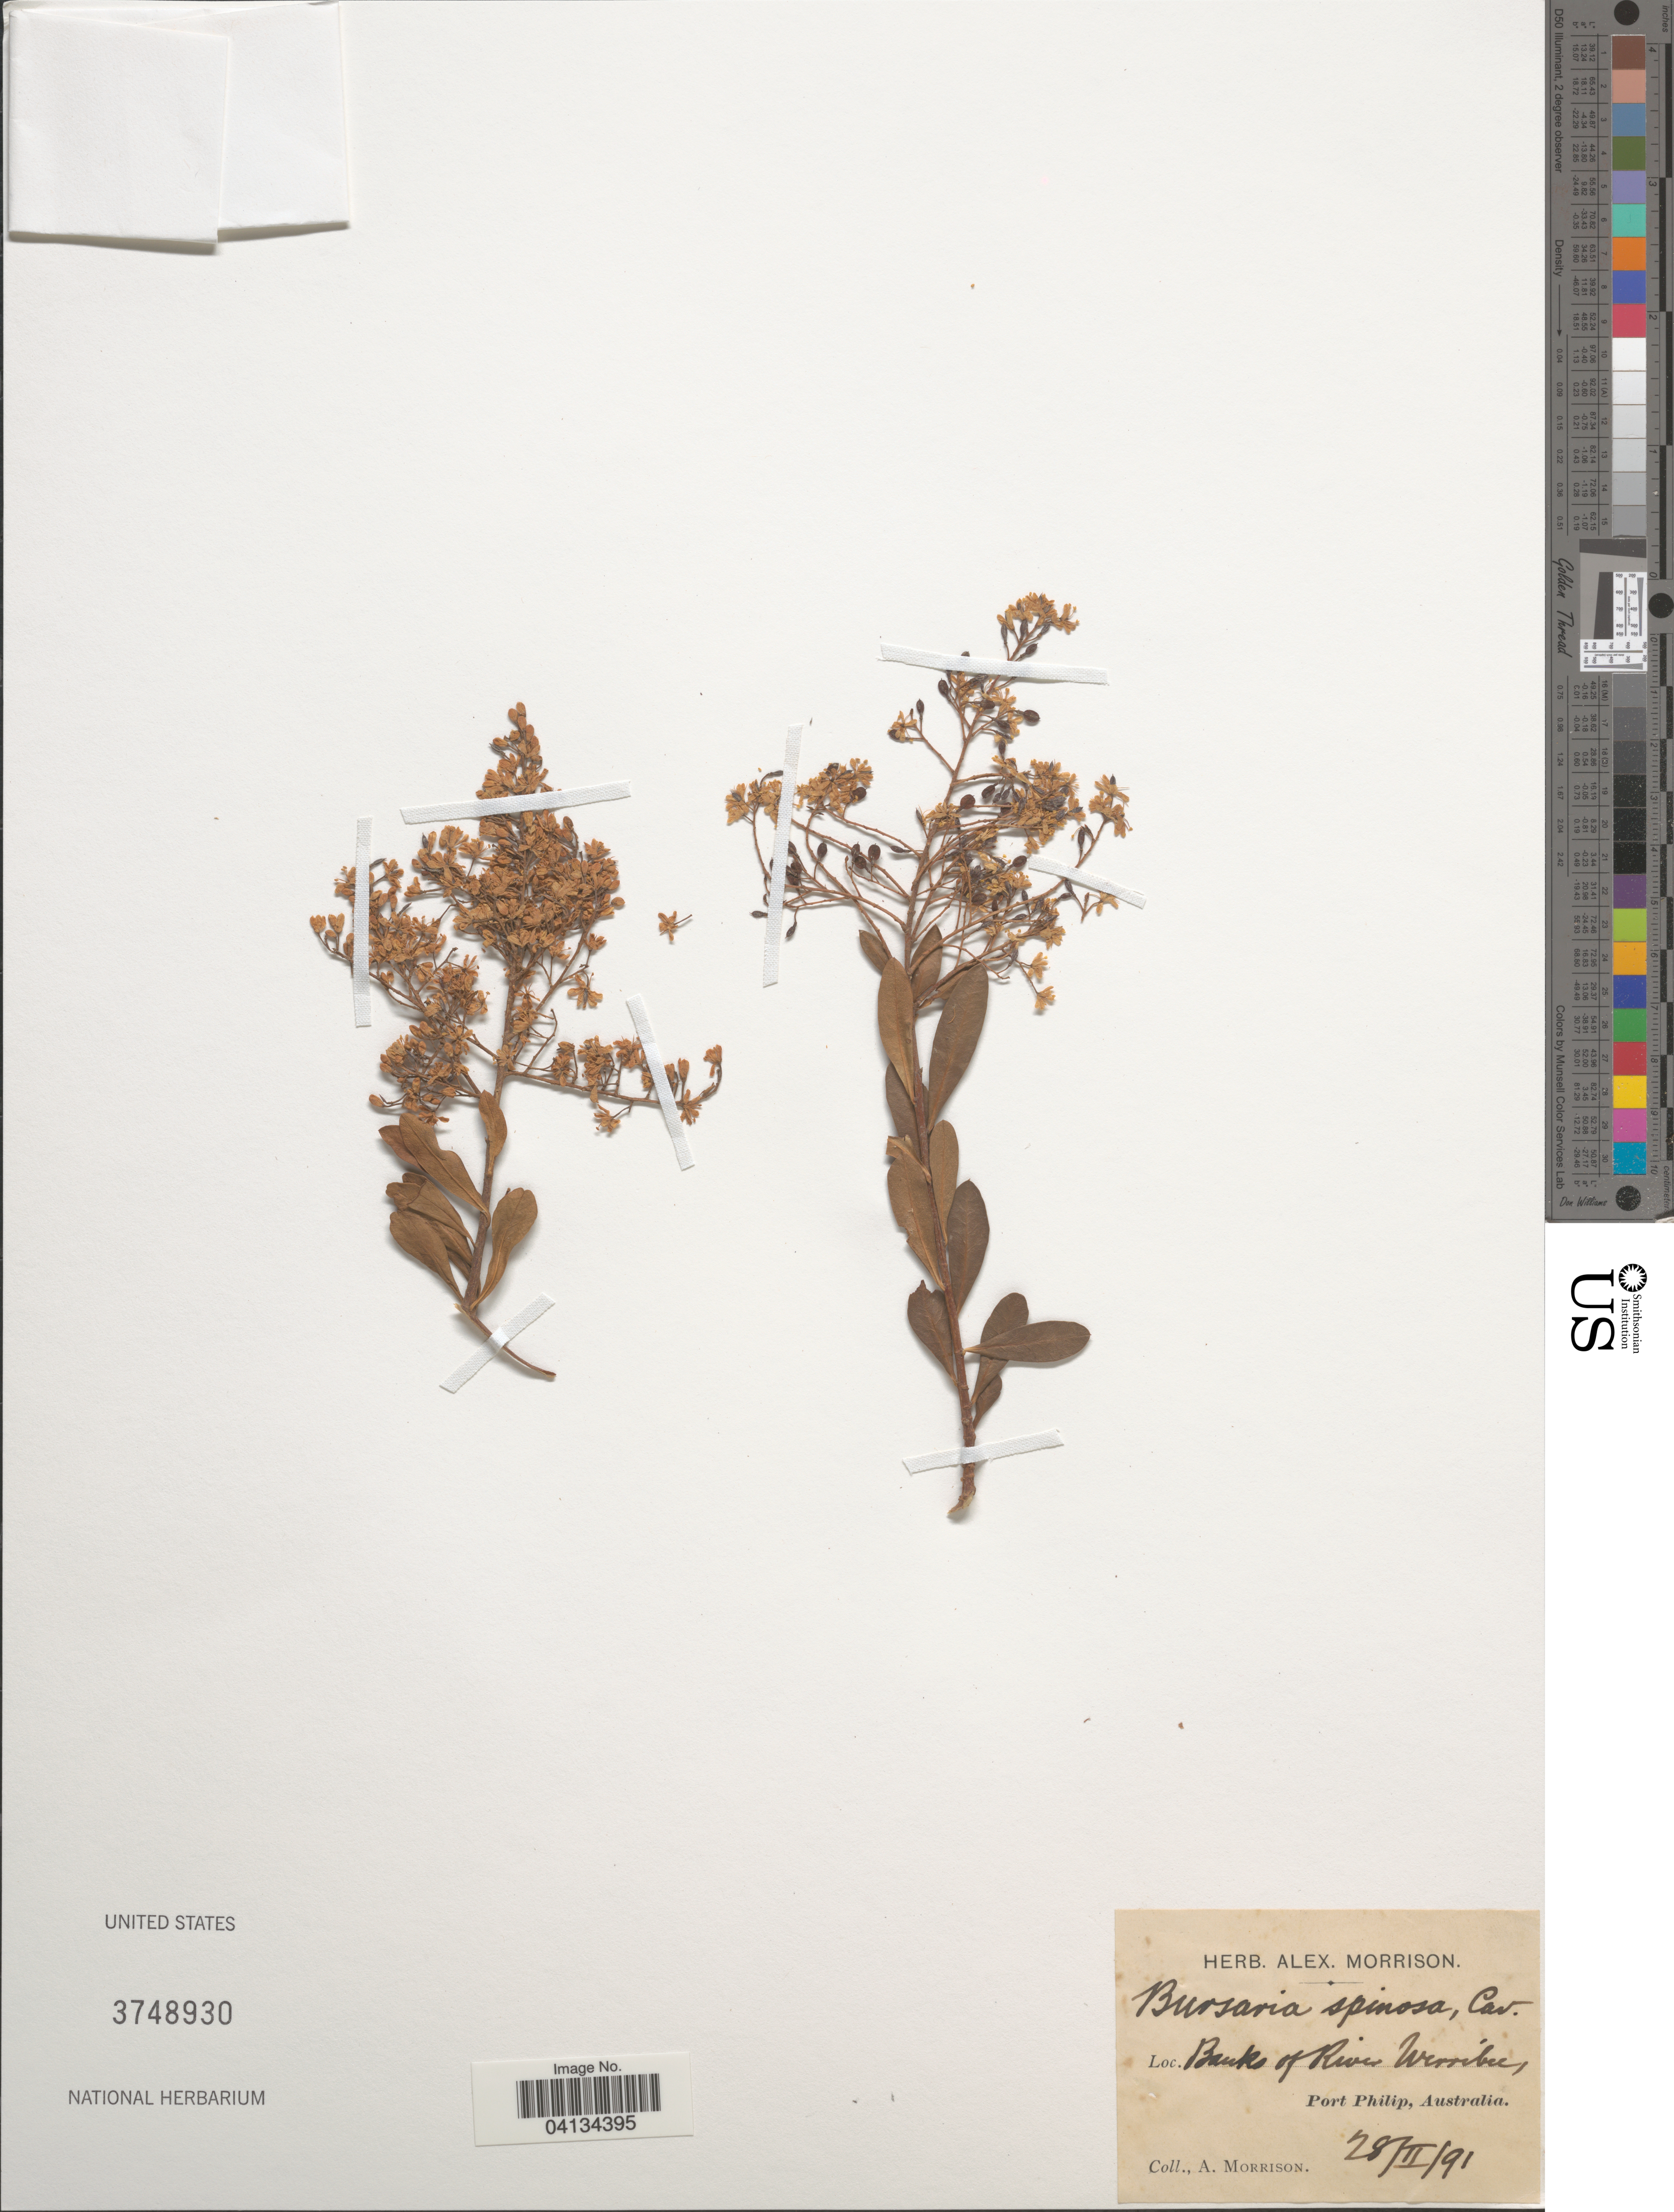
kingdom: Plantae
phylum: Tracheophyta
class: Magnoliopsida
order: Apiales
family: Pittosporaceae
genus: Bursaria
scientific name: Bursaria spinosa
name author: Cav.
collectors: A. Morrison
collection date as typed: Transcribed d/m/y: 28/2/91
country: Australia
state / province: Victoria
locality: Bank of River Werribee, Port Philip.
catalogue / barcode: US 3748930